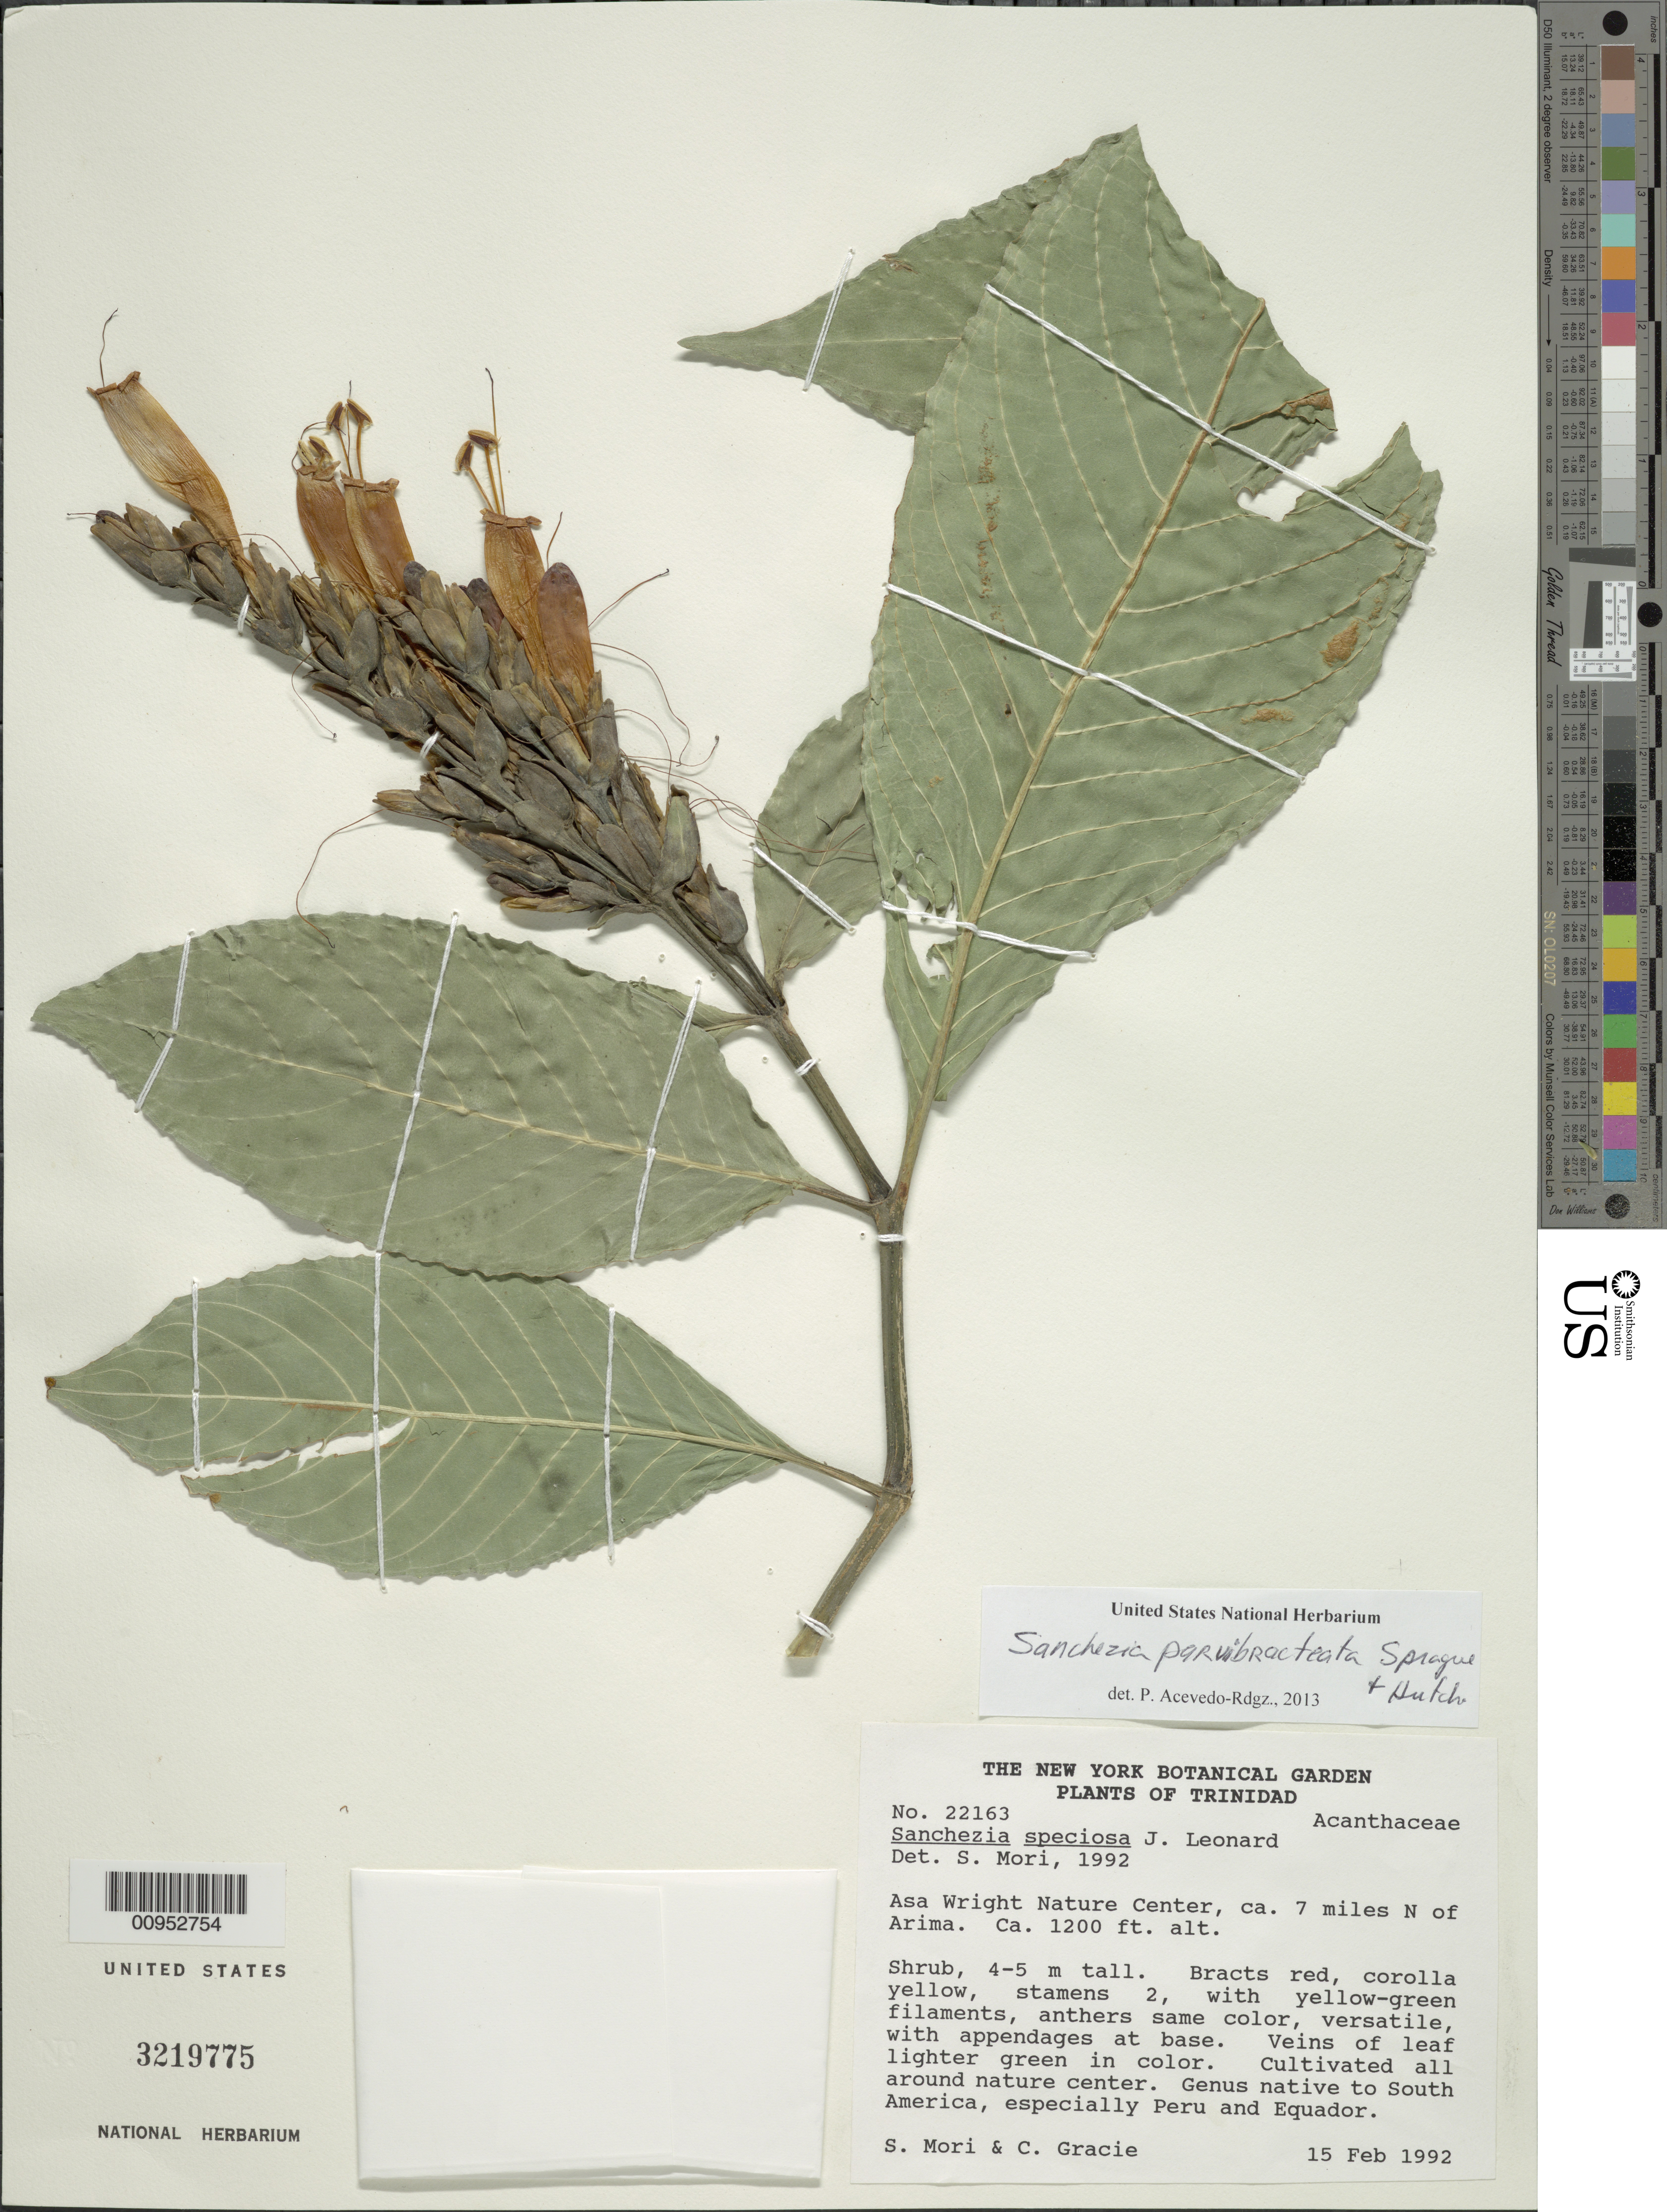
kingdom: Plantae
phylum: Tracheophyta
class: Magnoliopsida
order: Lamiales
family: Acanthaceae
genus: Sanchezia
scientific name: Sanchezia parvibracteata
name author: Sprague & Hutch.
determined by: Acevedo-Rodríguez, P., (BOT), Smithsonian Institution - National Museum of Natural History (UNITED STATES)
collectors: S. Mori & C. A. Gracie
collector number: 22163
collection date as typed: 15 Feb 1992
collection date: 1992-02-15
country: Trinidad and Tobago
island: Trinidad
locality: Asa Wright Nature Center, ca. 7 miles N of Arima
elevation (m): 366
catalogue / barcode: US 3219775